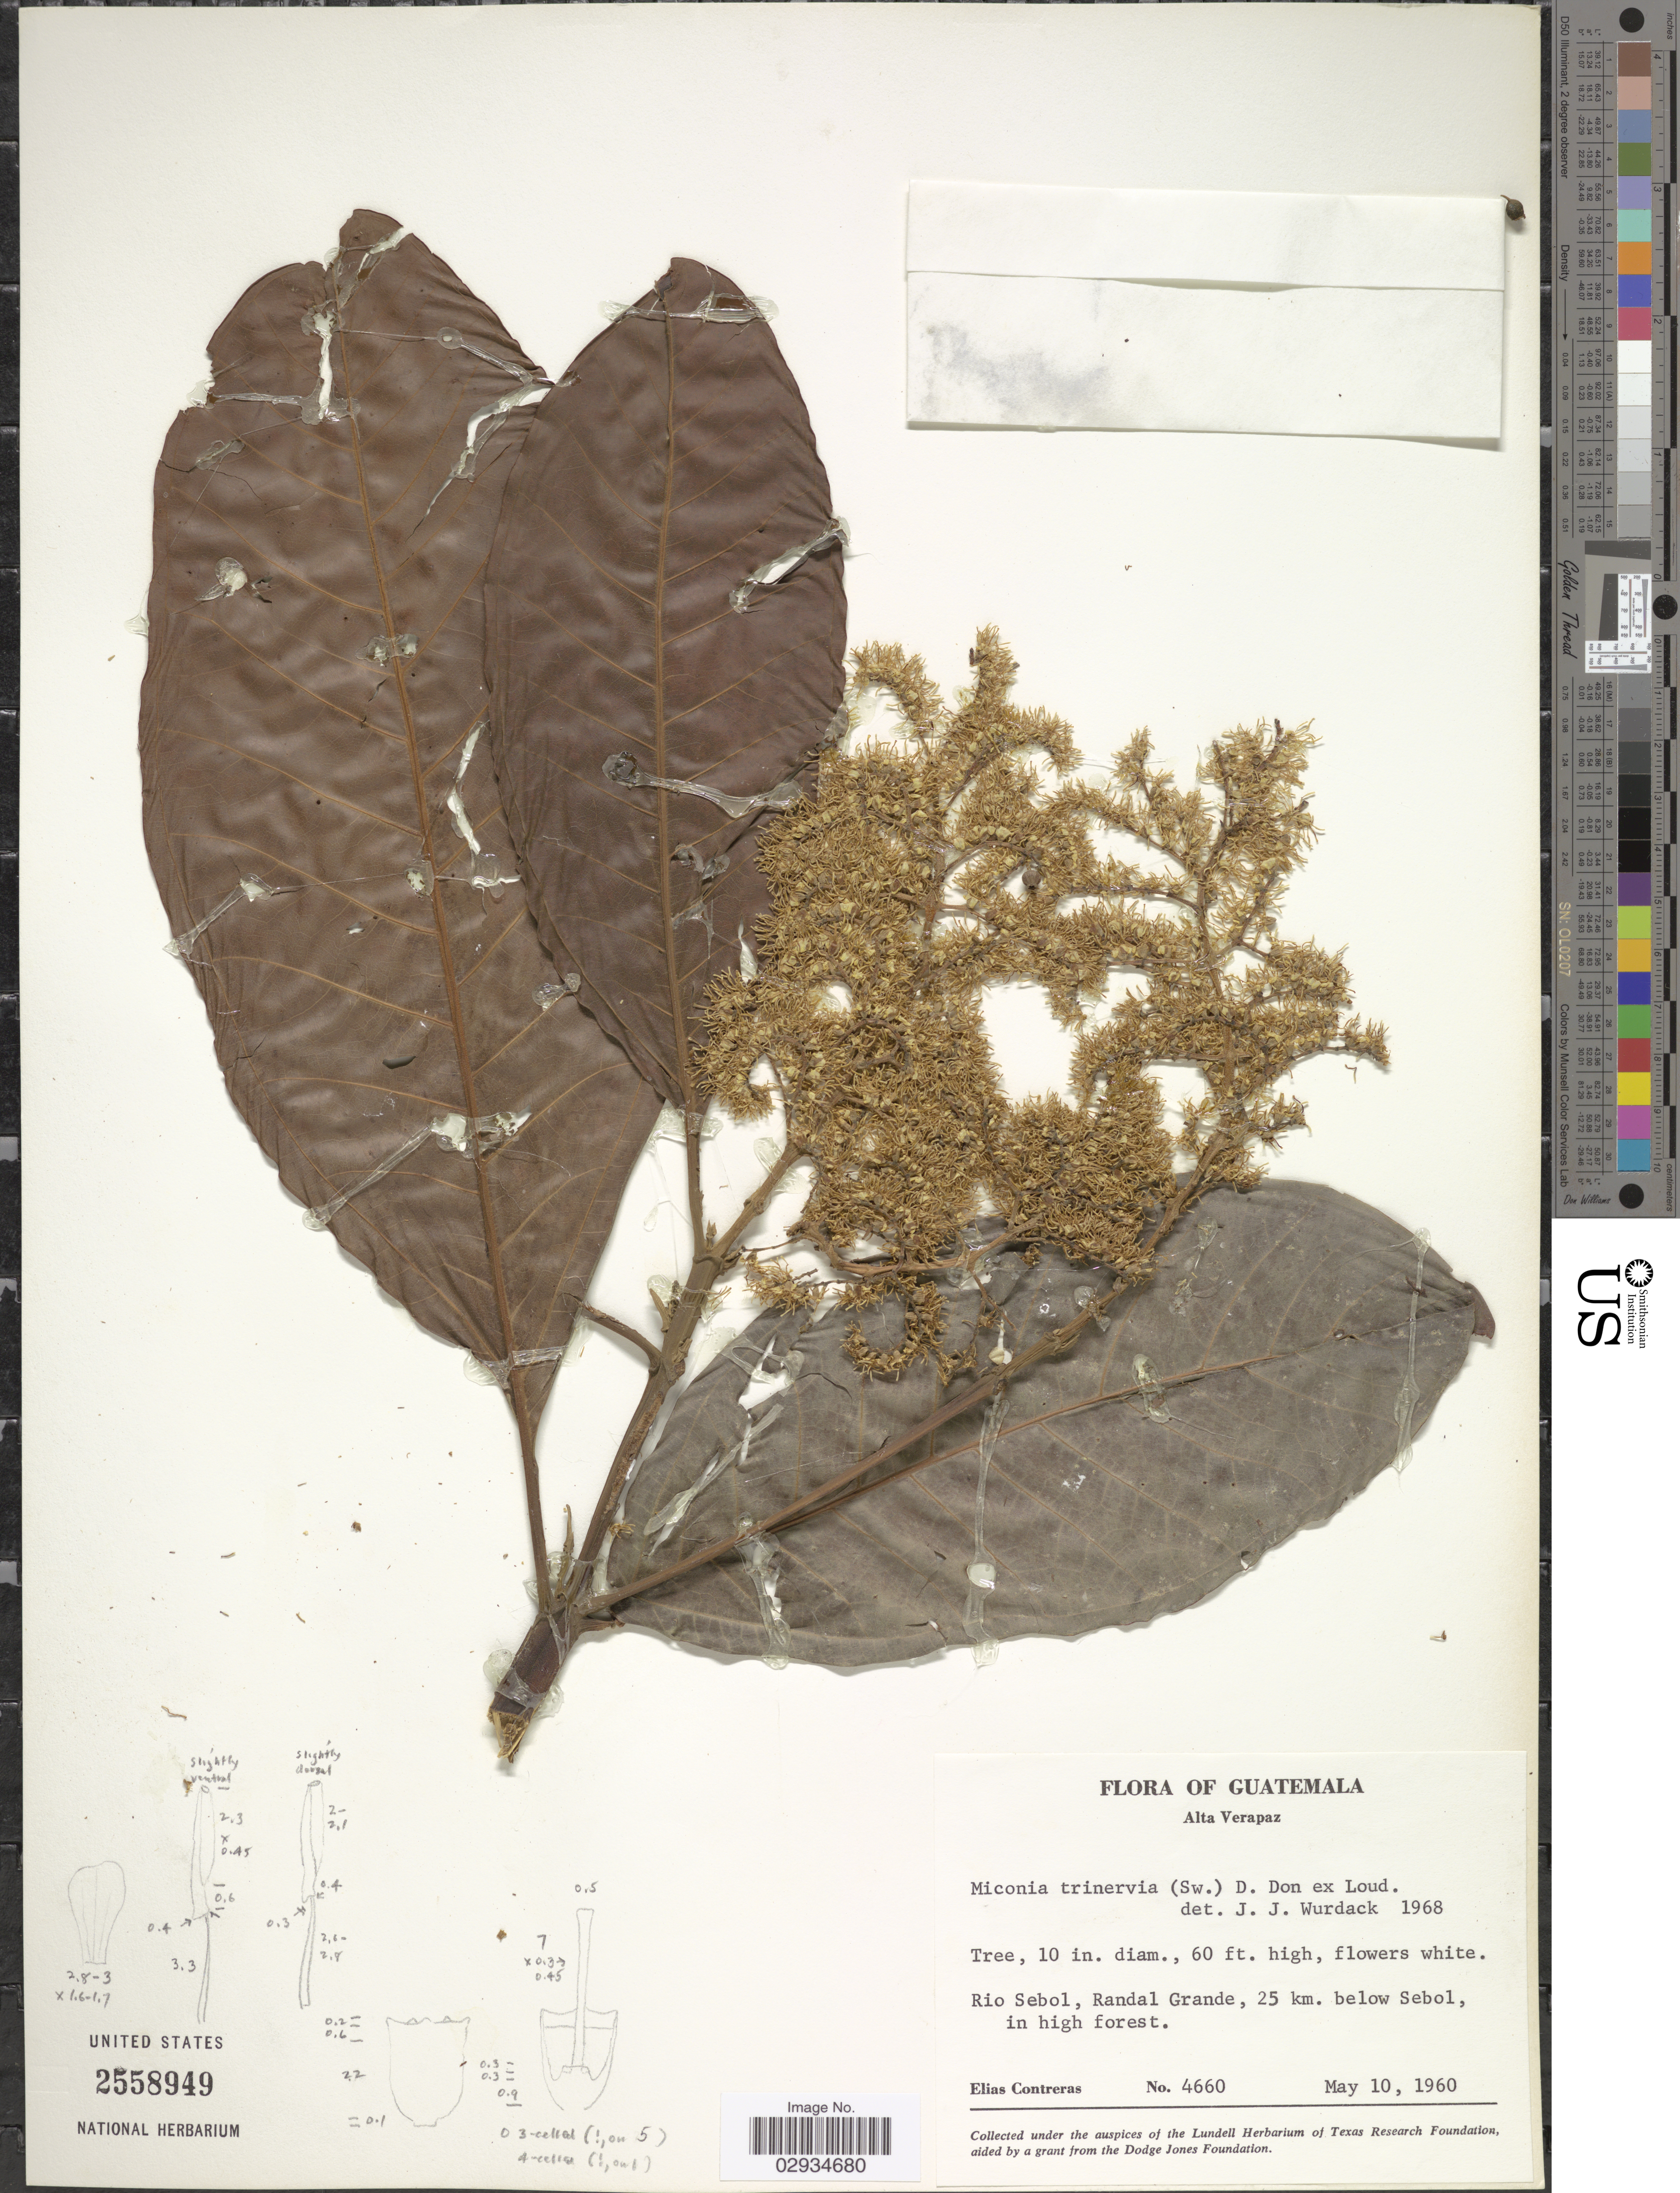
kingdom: Plantae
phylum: Tracheophyta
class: Magnoliopsida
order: Myrtales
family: Melastomataceae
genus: Miconia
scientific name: Miconia trinervia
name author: (Sw.) D. Don ex Loudon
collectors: E. Contreras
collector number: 4660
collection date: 1960-05-10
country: Guatemala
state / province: Alta Verapaz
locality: Rio Sebol, Randal Grande, 25 km. below Sebol, in high forest.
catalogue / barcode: US 2558949